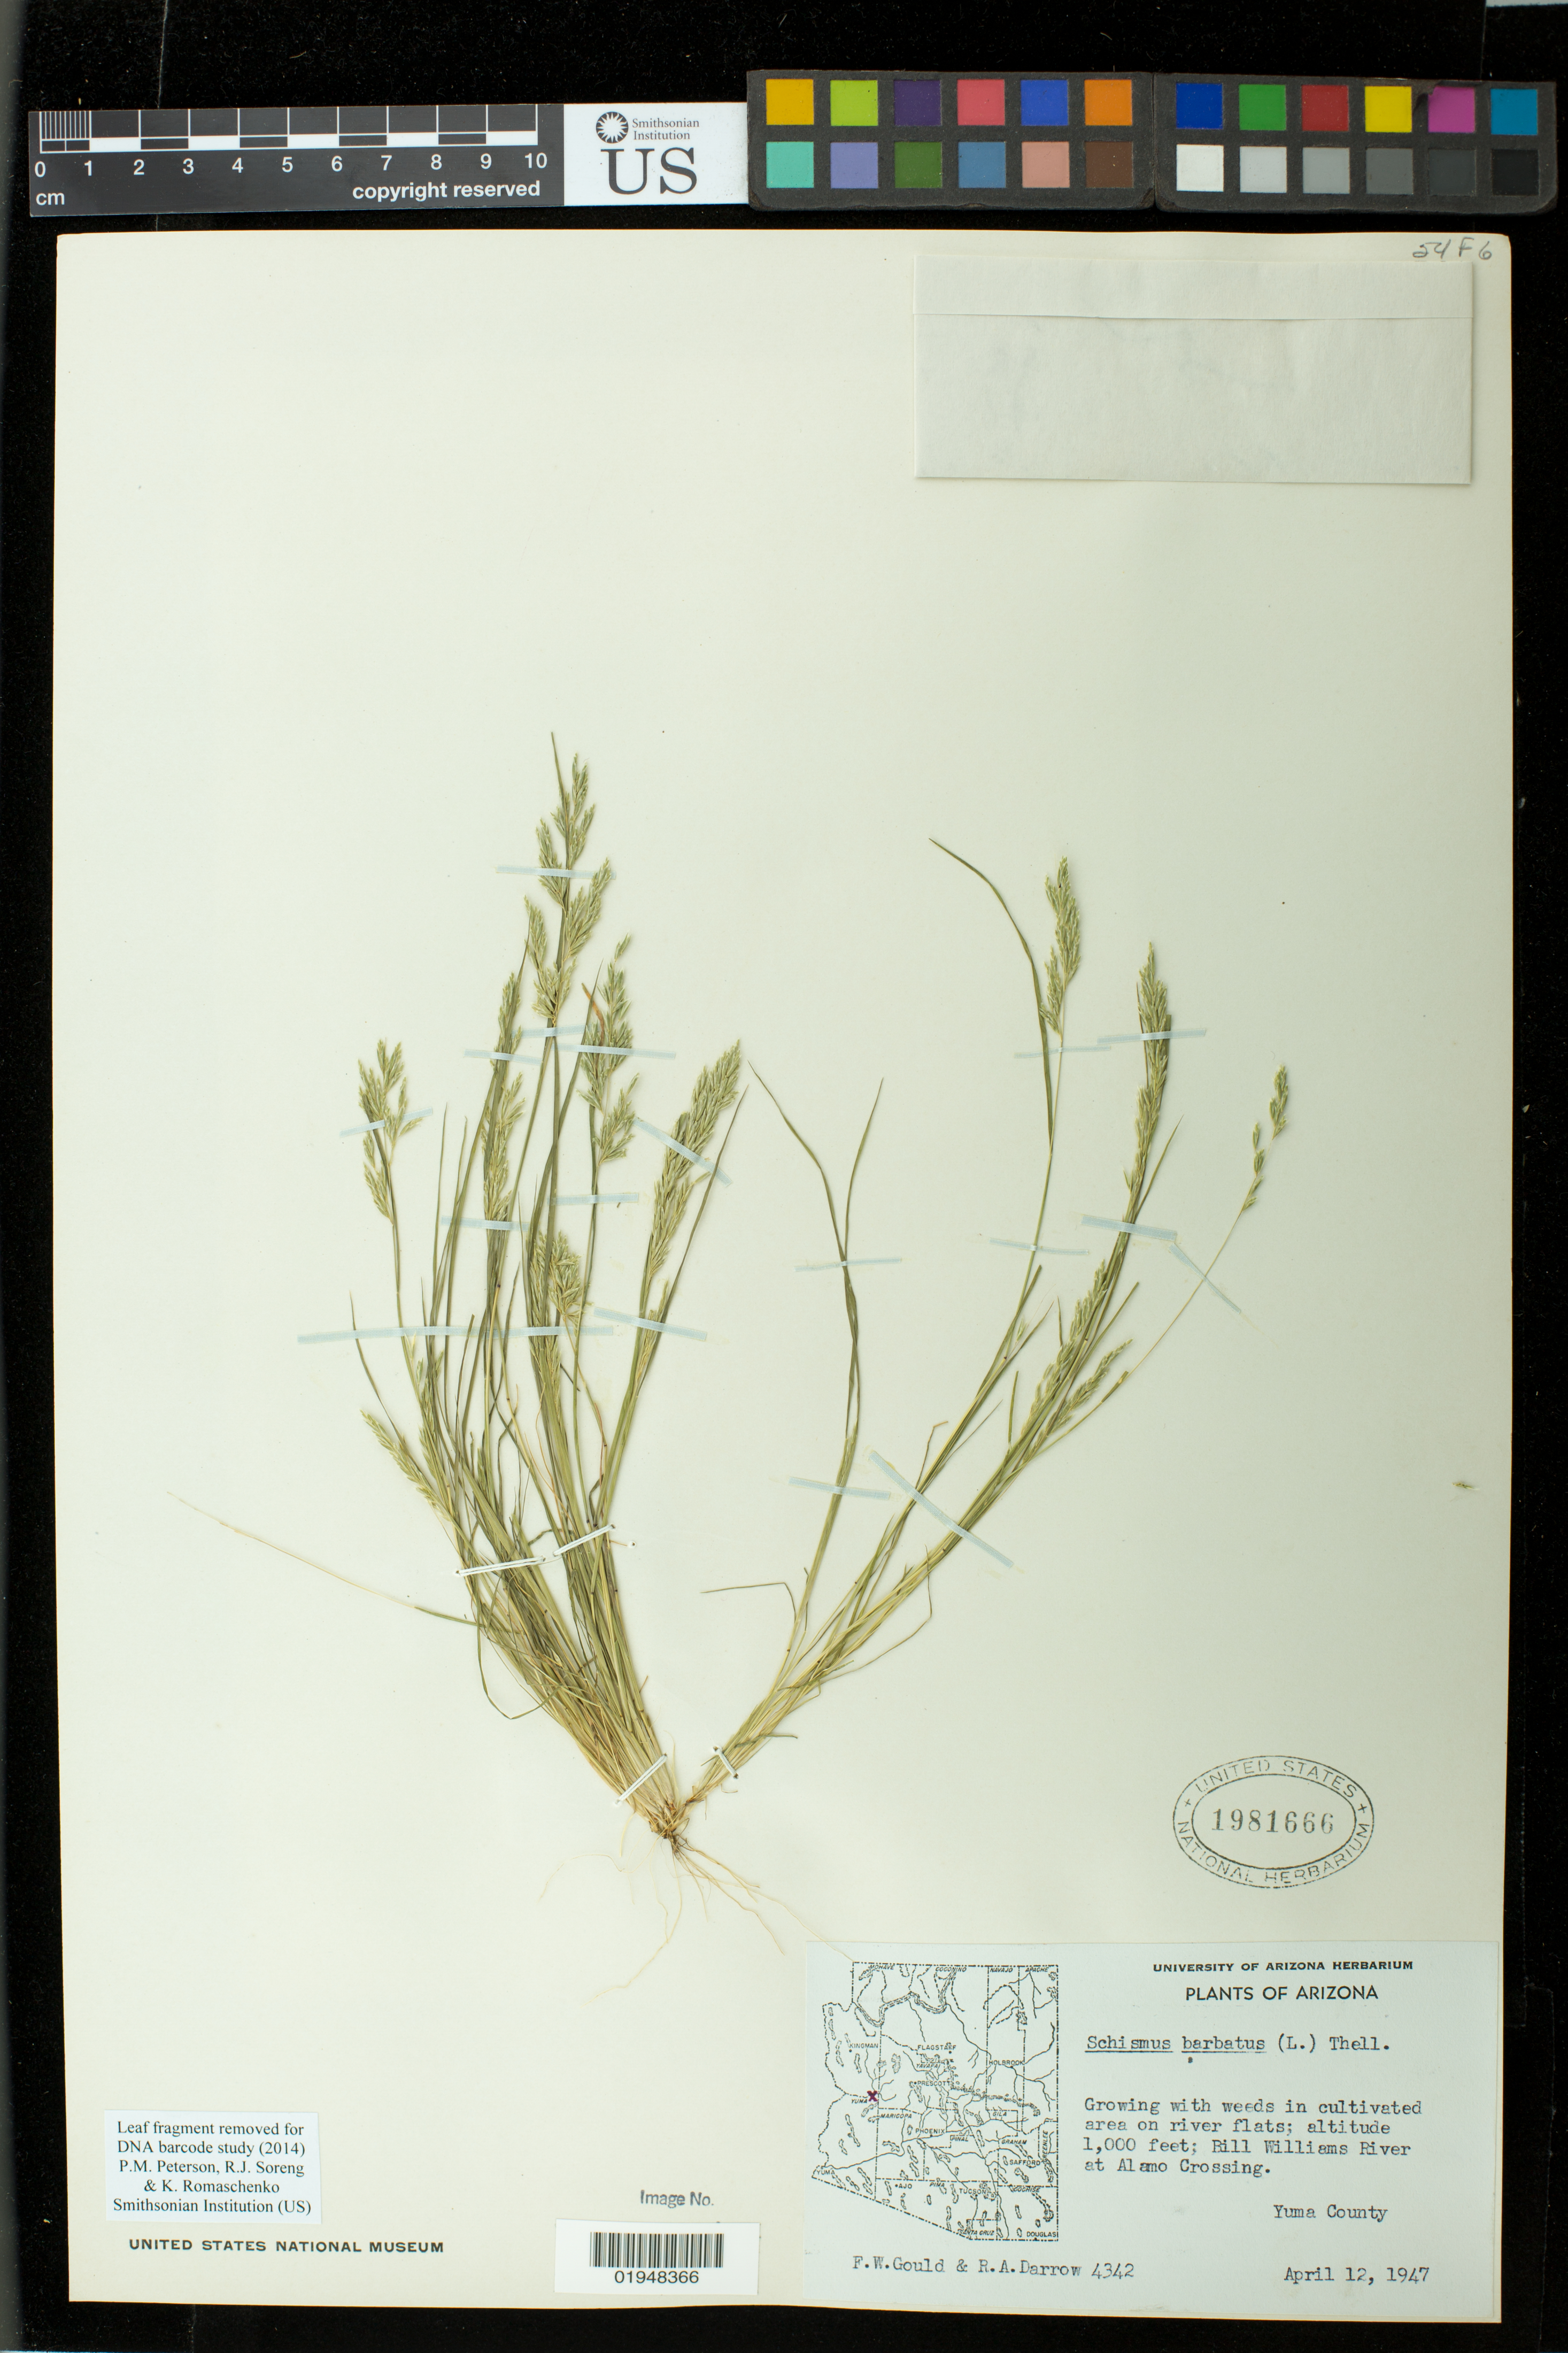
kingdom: Plantae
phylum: Tracheophyta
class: Liliopsida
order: Poales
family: Poaceae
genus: Schismus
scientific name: Schismus barbatus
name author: (L.) Thell.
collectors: F. W. Gould & R. A. Darrow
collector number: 4342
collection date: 1947-04-12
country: United States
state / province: Arizona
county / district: Yuma County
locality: Bill Williams River at Alamo Crossing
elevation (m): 305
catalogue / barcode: US 1981666